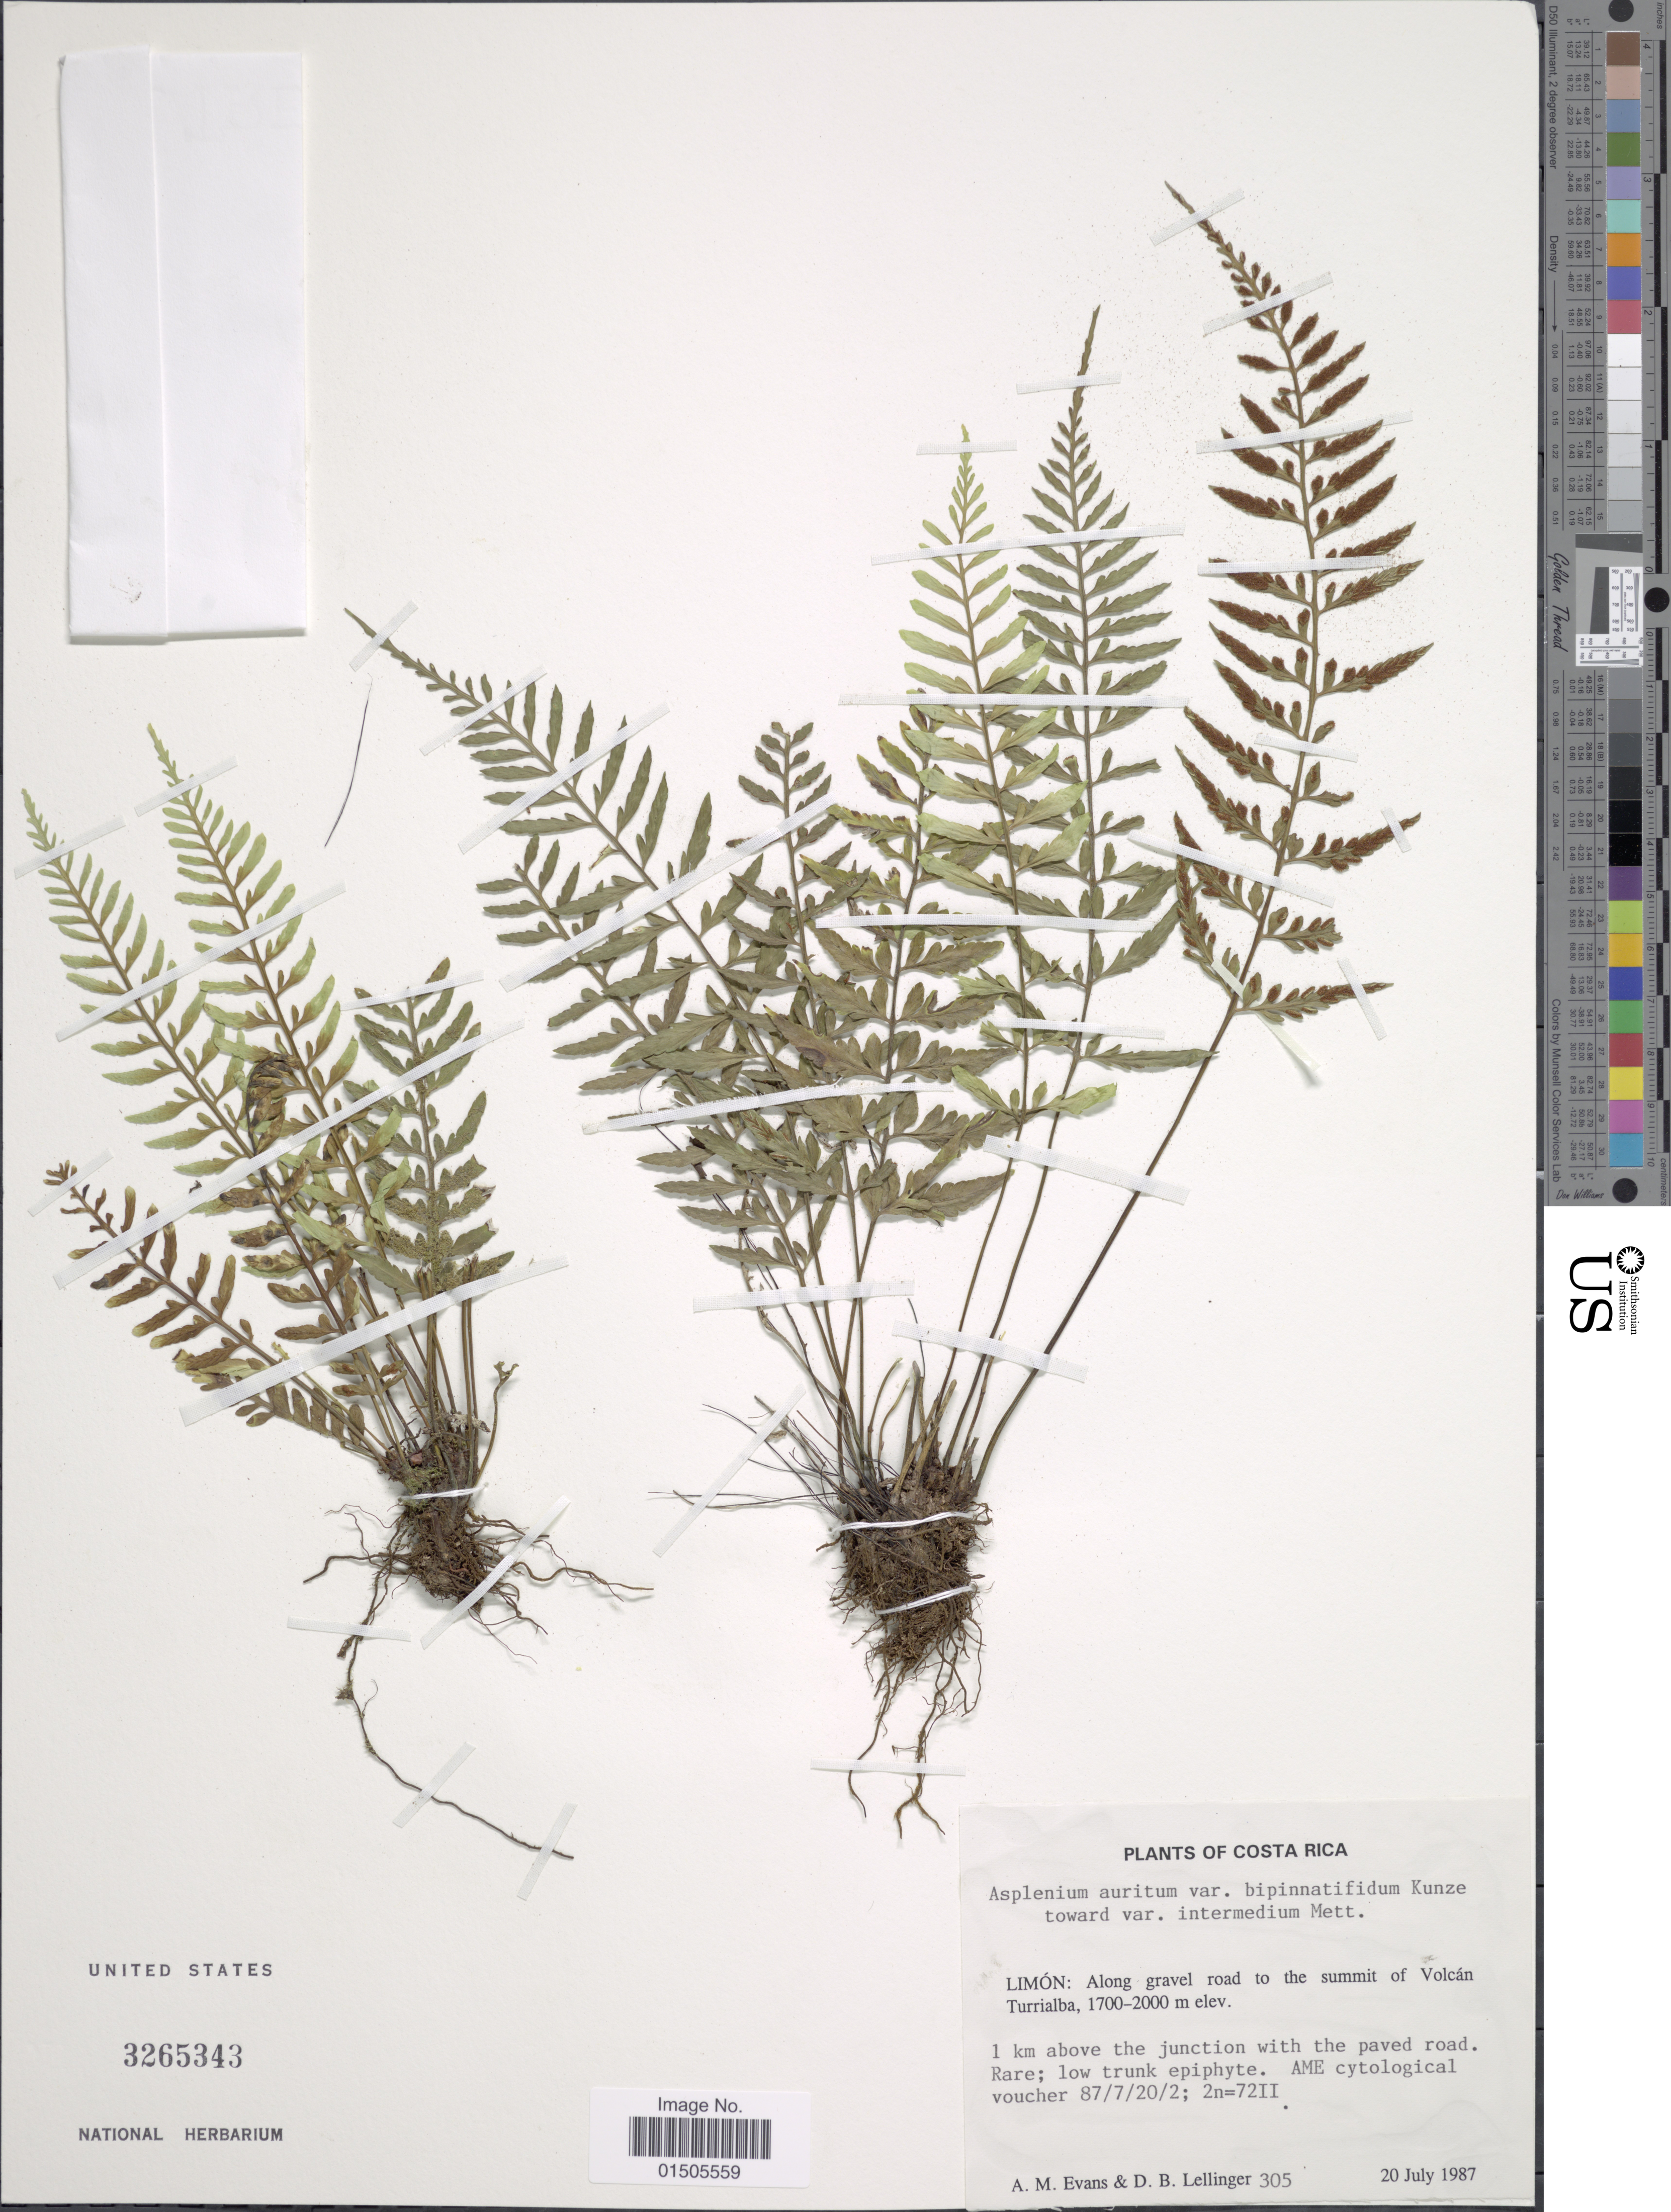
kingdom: Plantae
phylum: Tracheophyta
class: Polypodiopsida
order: Polypodiales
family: Aspleniaceae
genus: Asplenium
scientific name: Asplenium auritum var. bipinnatifidum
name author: Kunze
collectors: A. M. Evans & D. B. Lellinger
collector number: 305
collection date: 1987-07-20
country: Costa Rica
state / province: Limón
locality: Along gravel road to the summit of Volcan Turrialba, 1 km above the junction with the paved road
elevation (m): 1700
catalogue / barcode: US 3265343